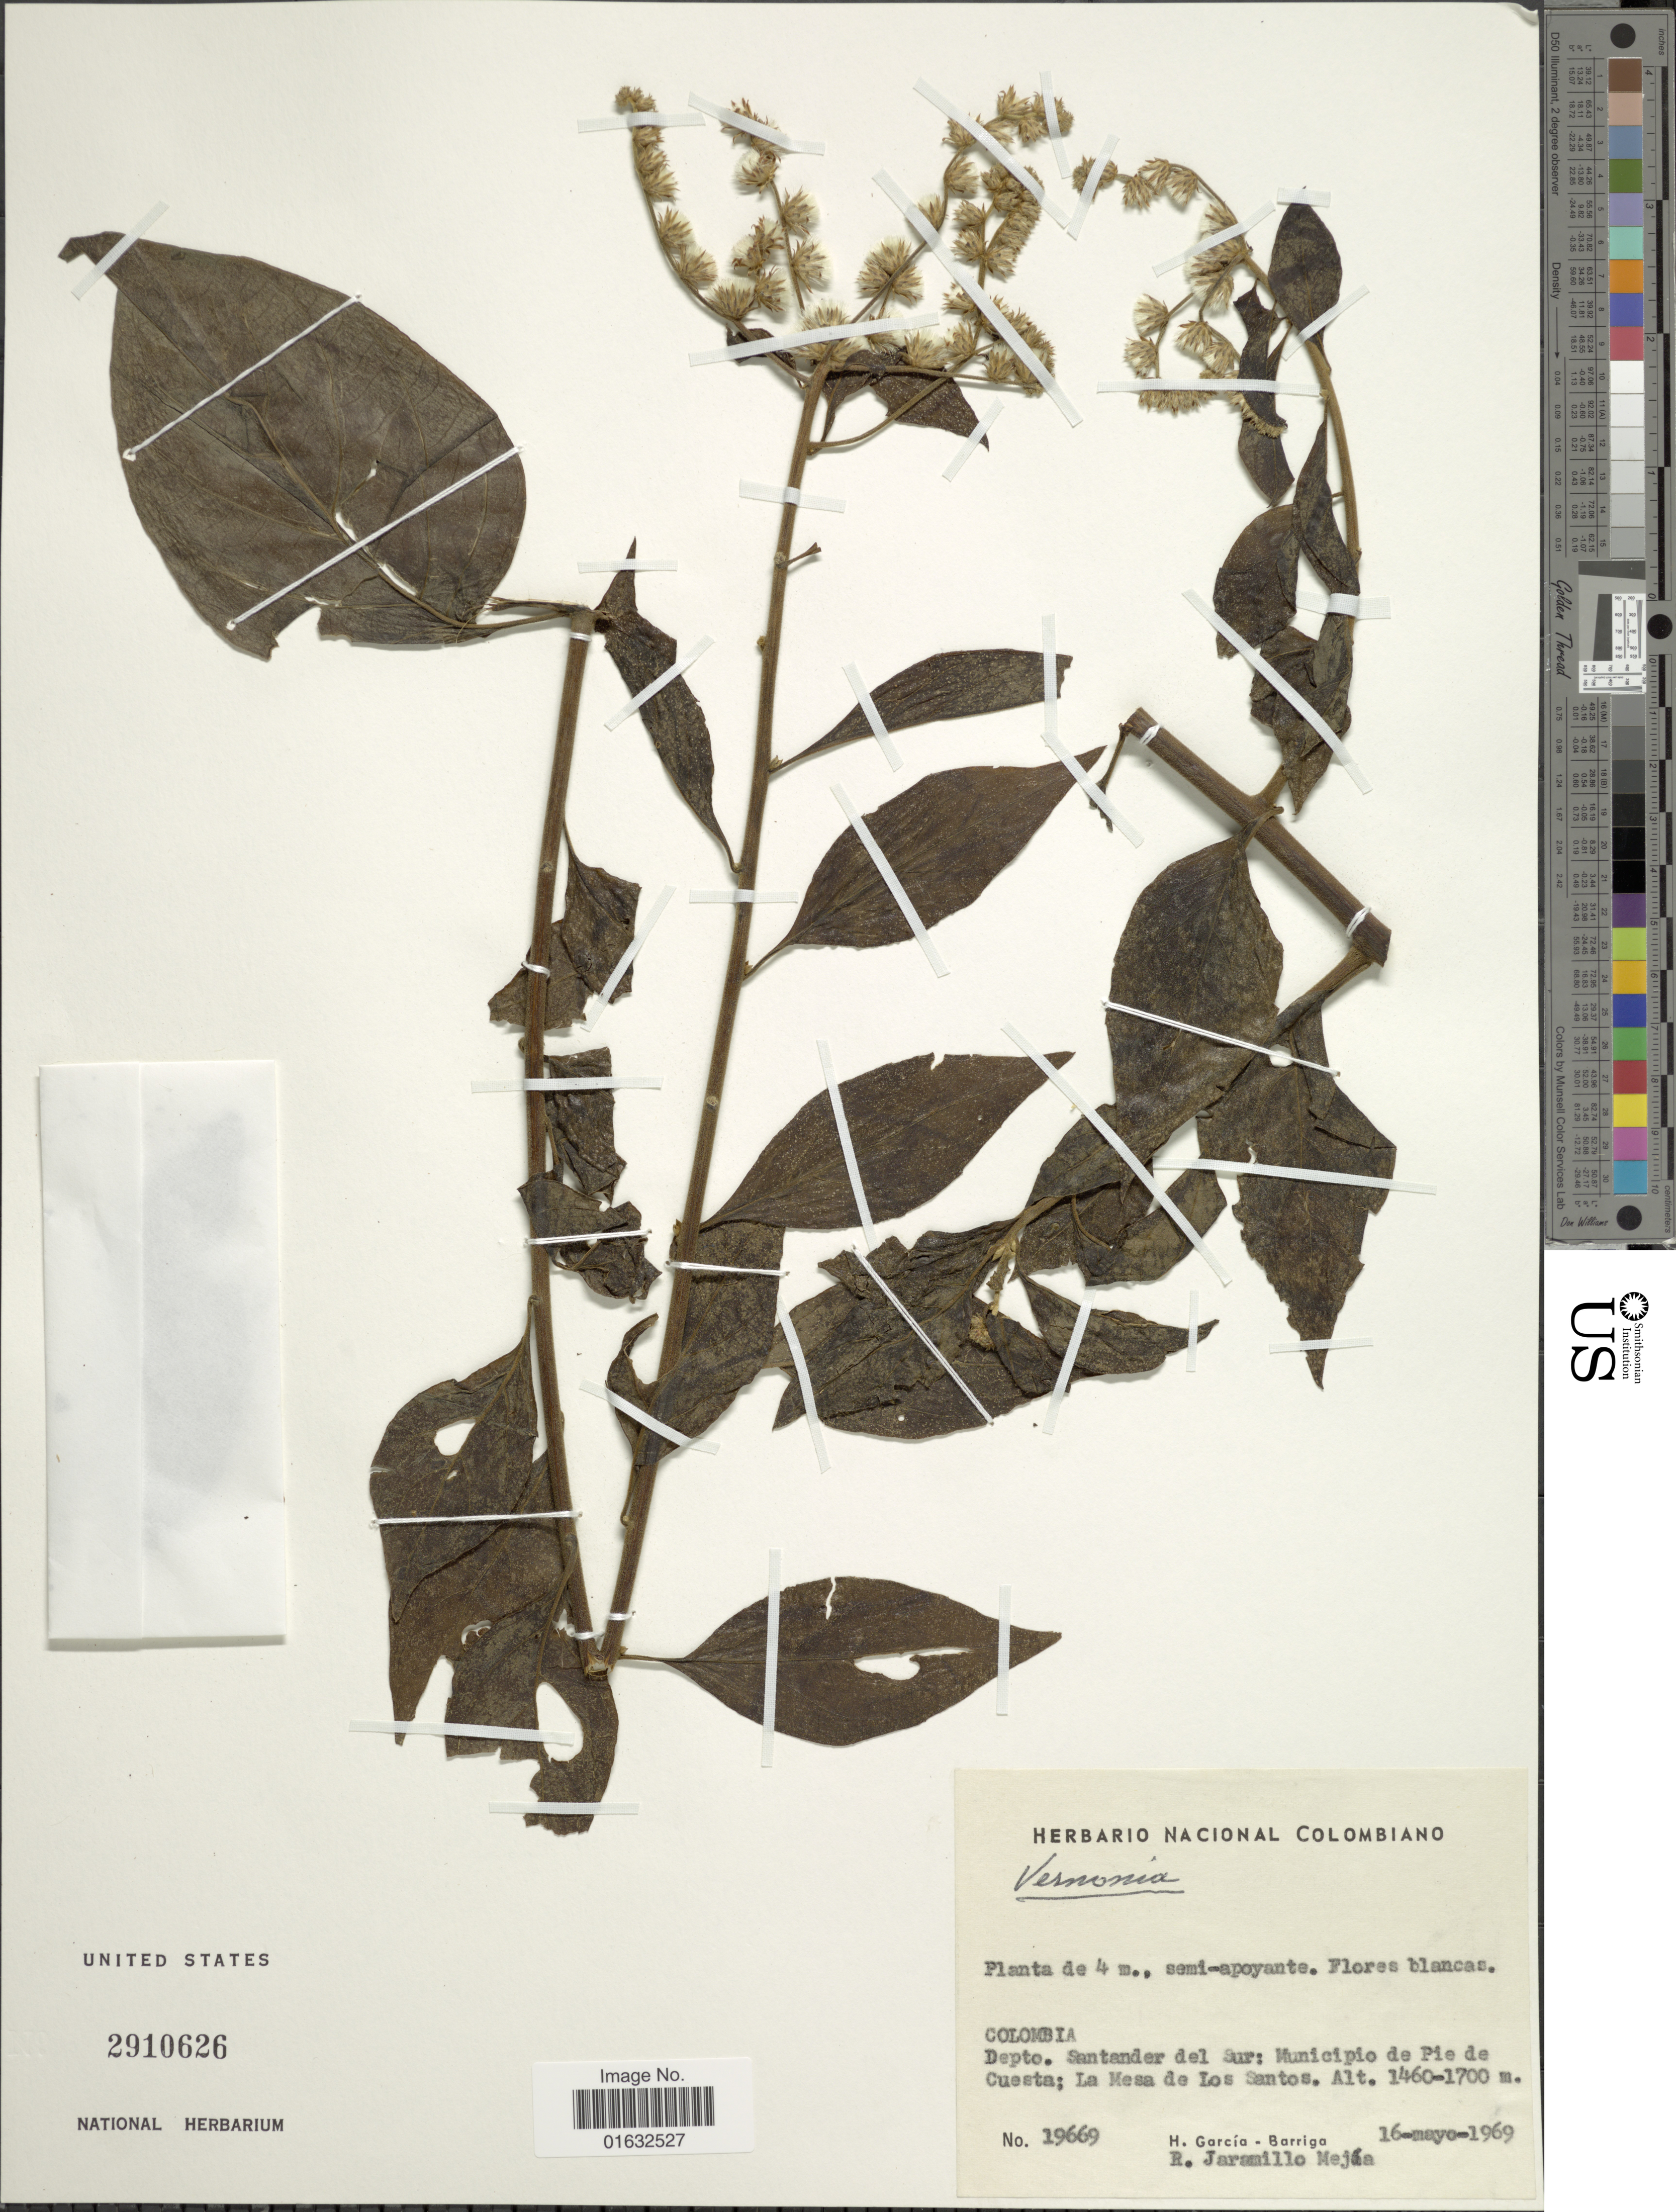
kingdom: Plantae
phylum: Tracheophyta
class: Magnoliopsida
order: Asterales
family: Asteraceae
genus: Cyrtocymura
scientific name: Cyrtocymura scorpioides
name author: (Lam.) H. Rob.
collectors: H. García Barriga & R. Jaramillo M.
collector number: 19669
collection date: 1969-05-16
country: Colombia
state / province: Santander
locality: Depto. Santander del Sur: Municipio de Pie de Cuesta; La Mesa de Los Santos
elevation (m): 1460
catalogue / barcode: US 2910626